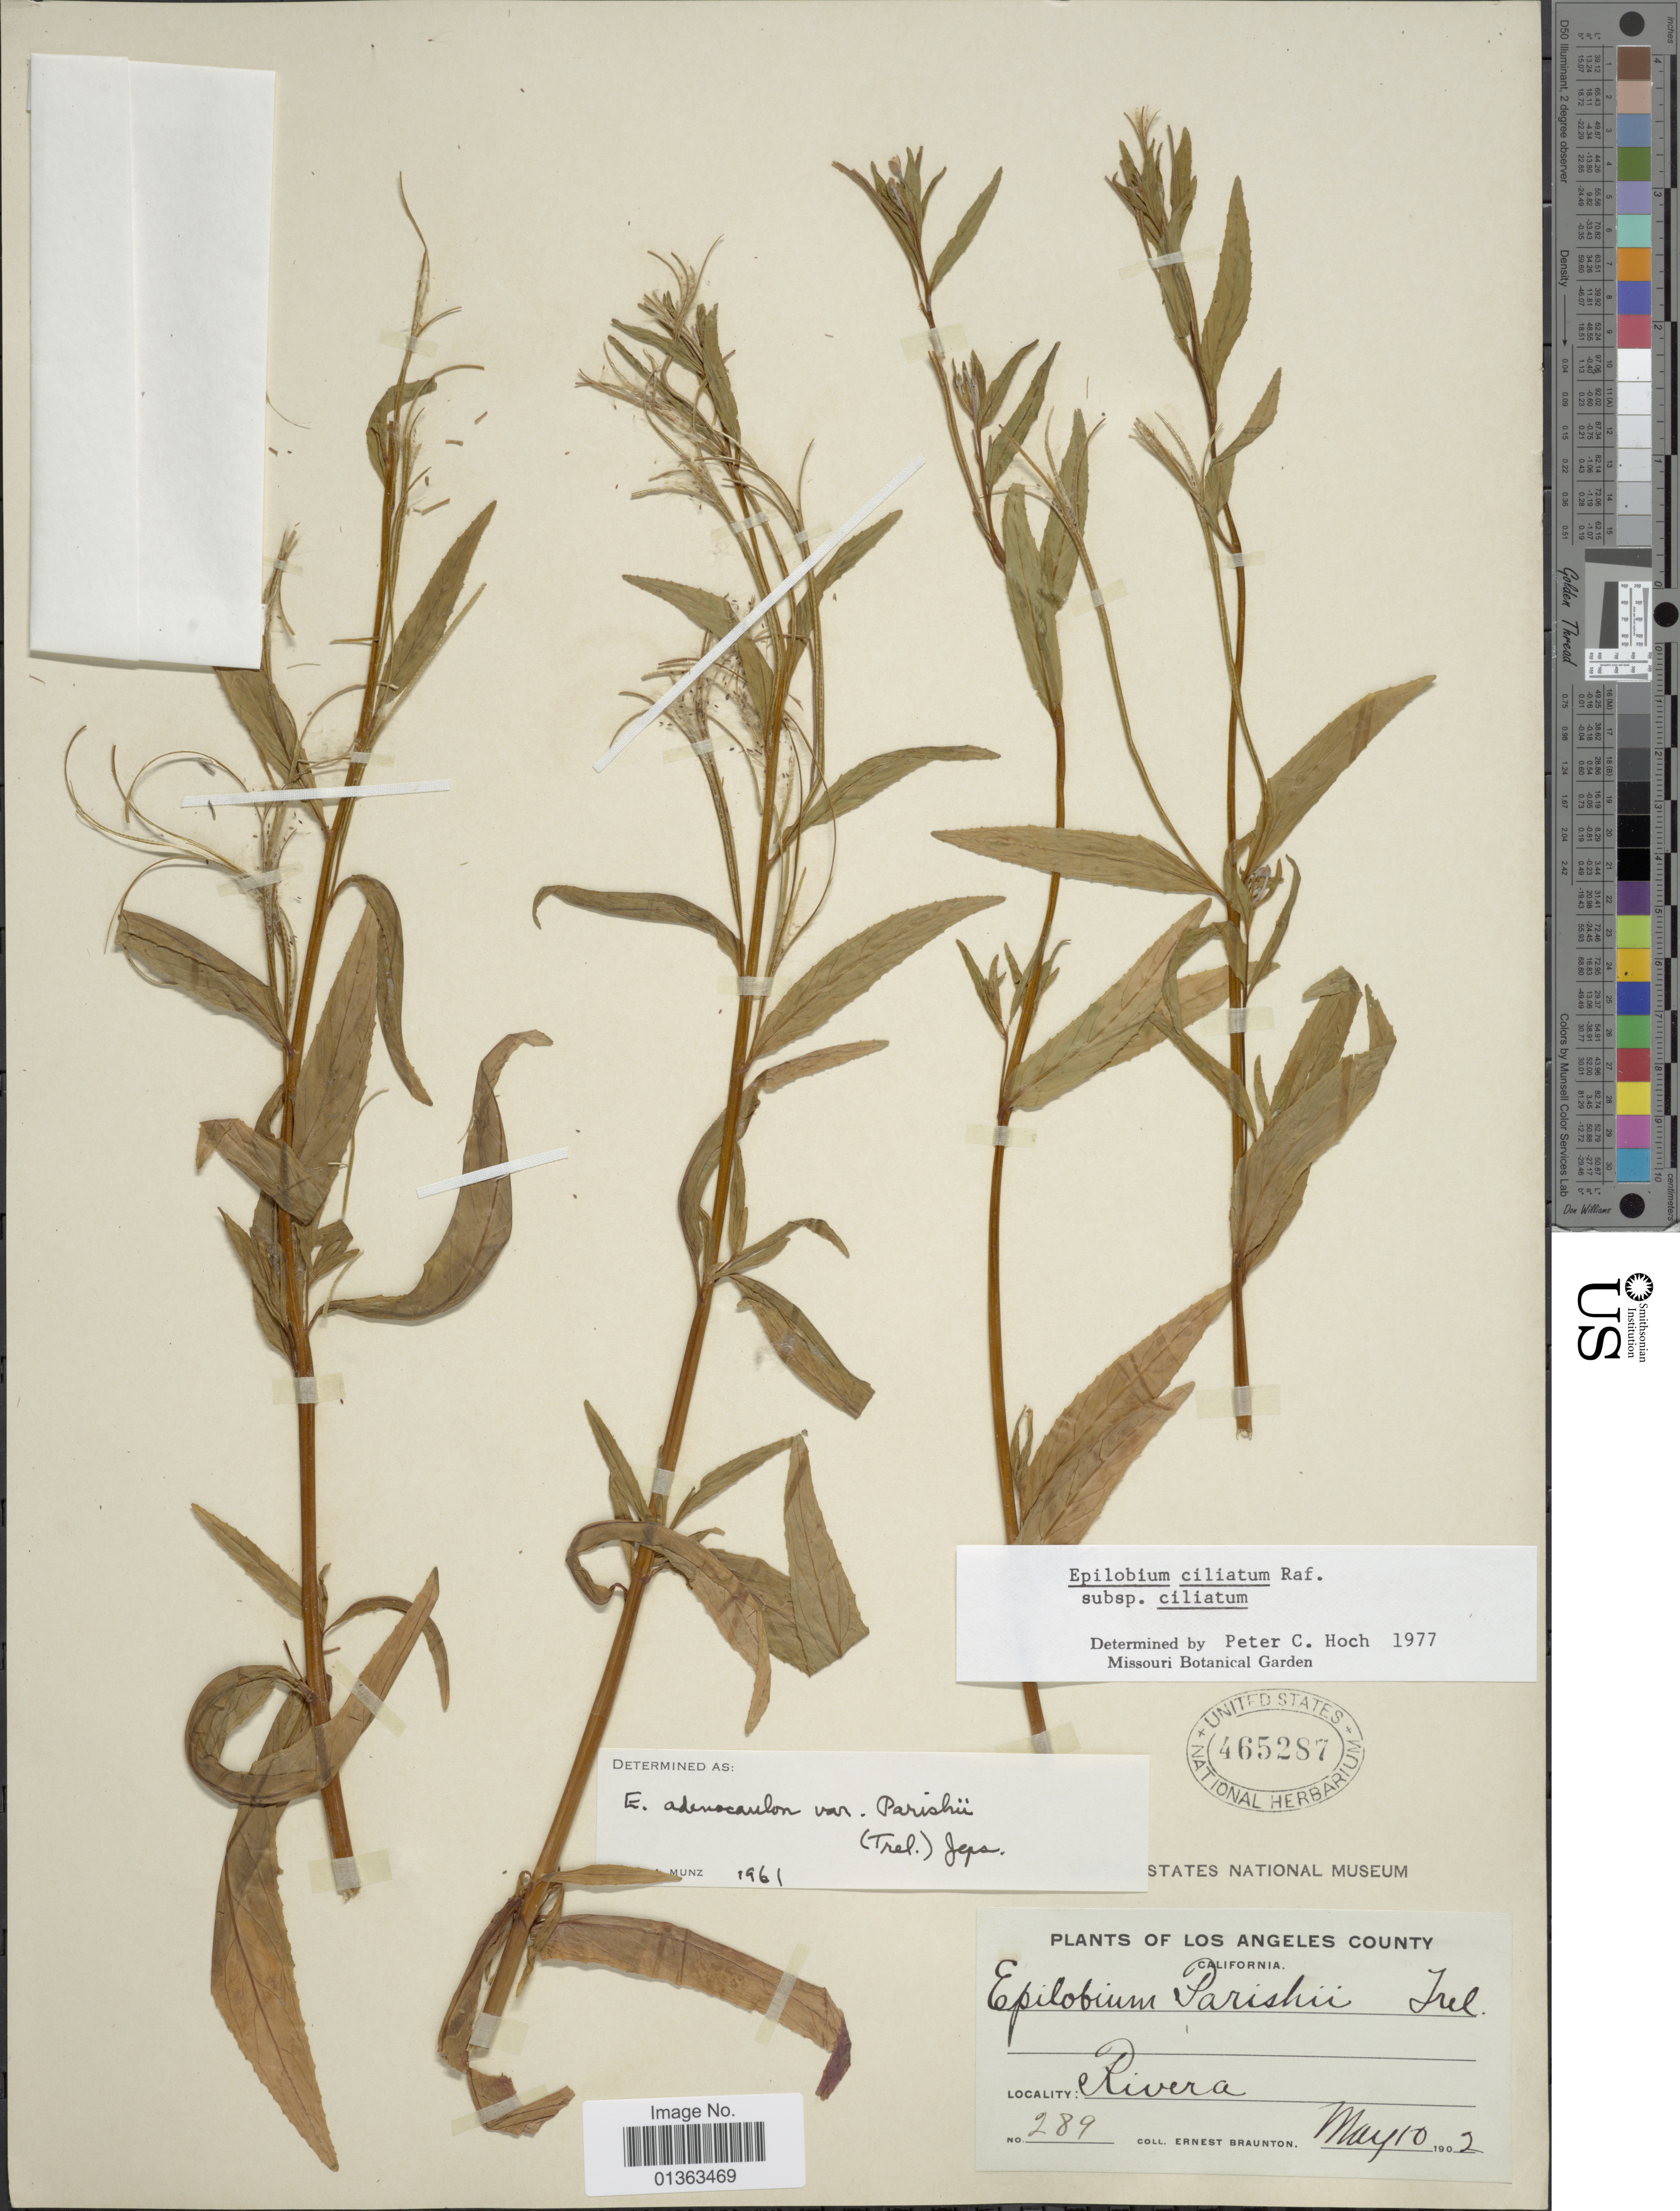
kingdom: Plantae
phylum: Tracheophyta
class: Magnoliopsida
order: Myrtales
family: Onagraceae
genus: Epilobium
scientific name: Epilobium ciliatum subsp. ciliatum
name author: Raf.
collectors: E. Braunton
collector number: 289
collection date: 1902-05-10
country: United States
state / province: California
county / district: Los Angeles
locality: Los Angeles County. Rivera.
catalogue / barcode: US 465287